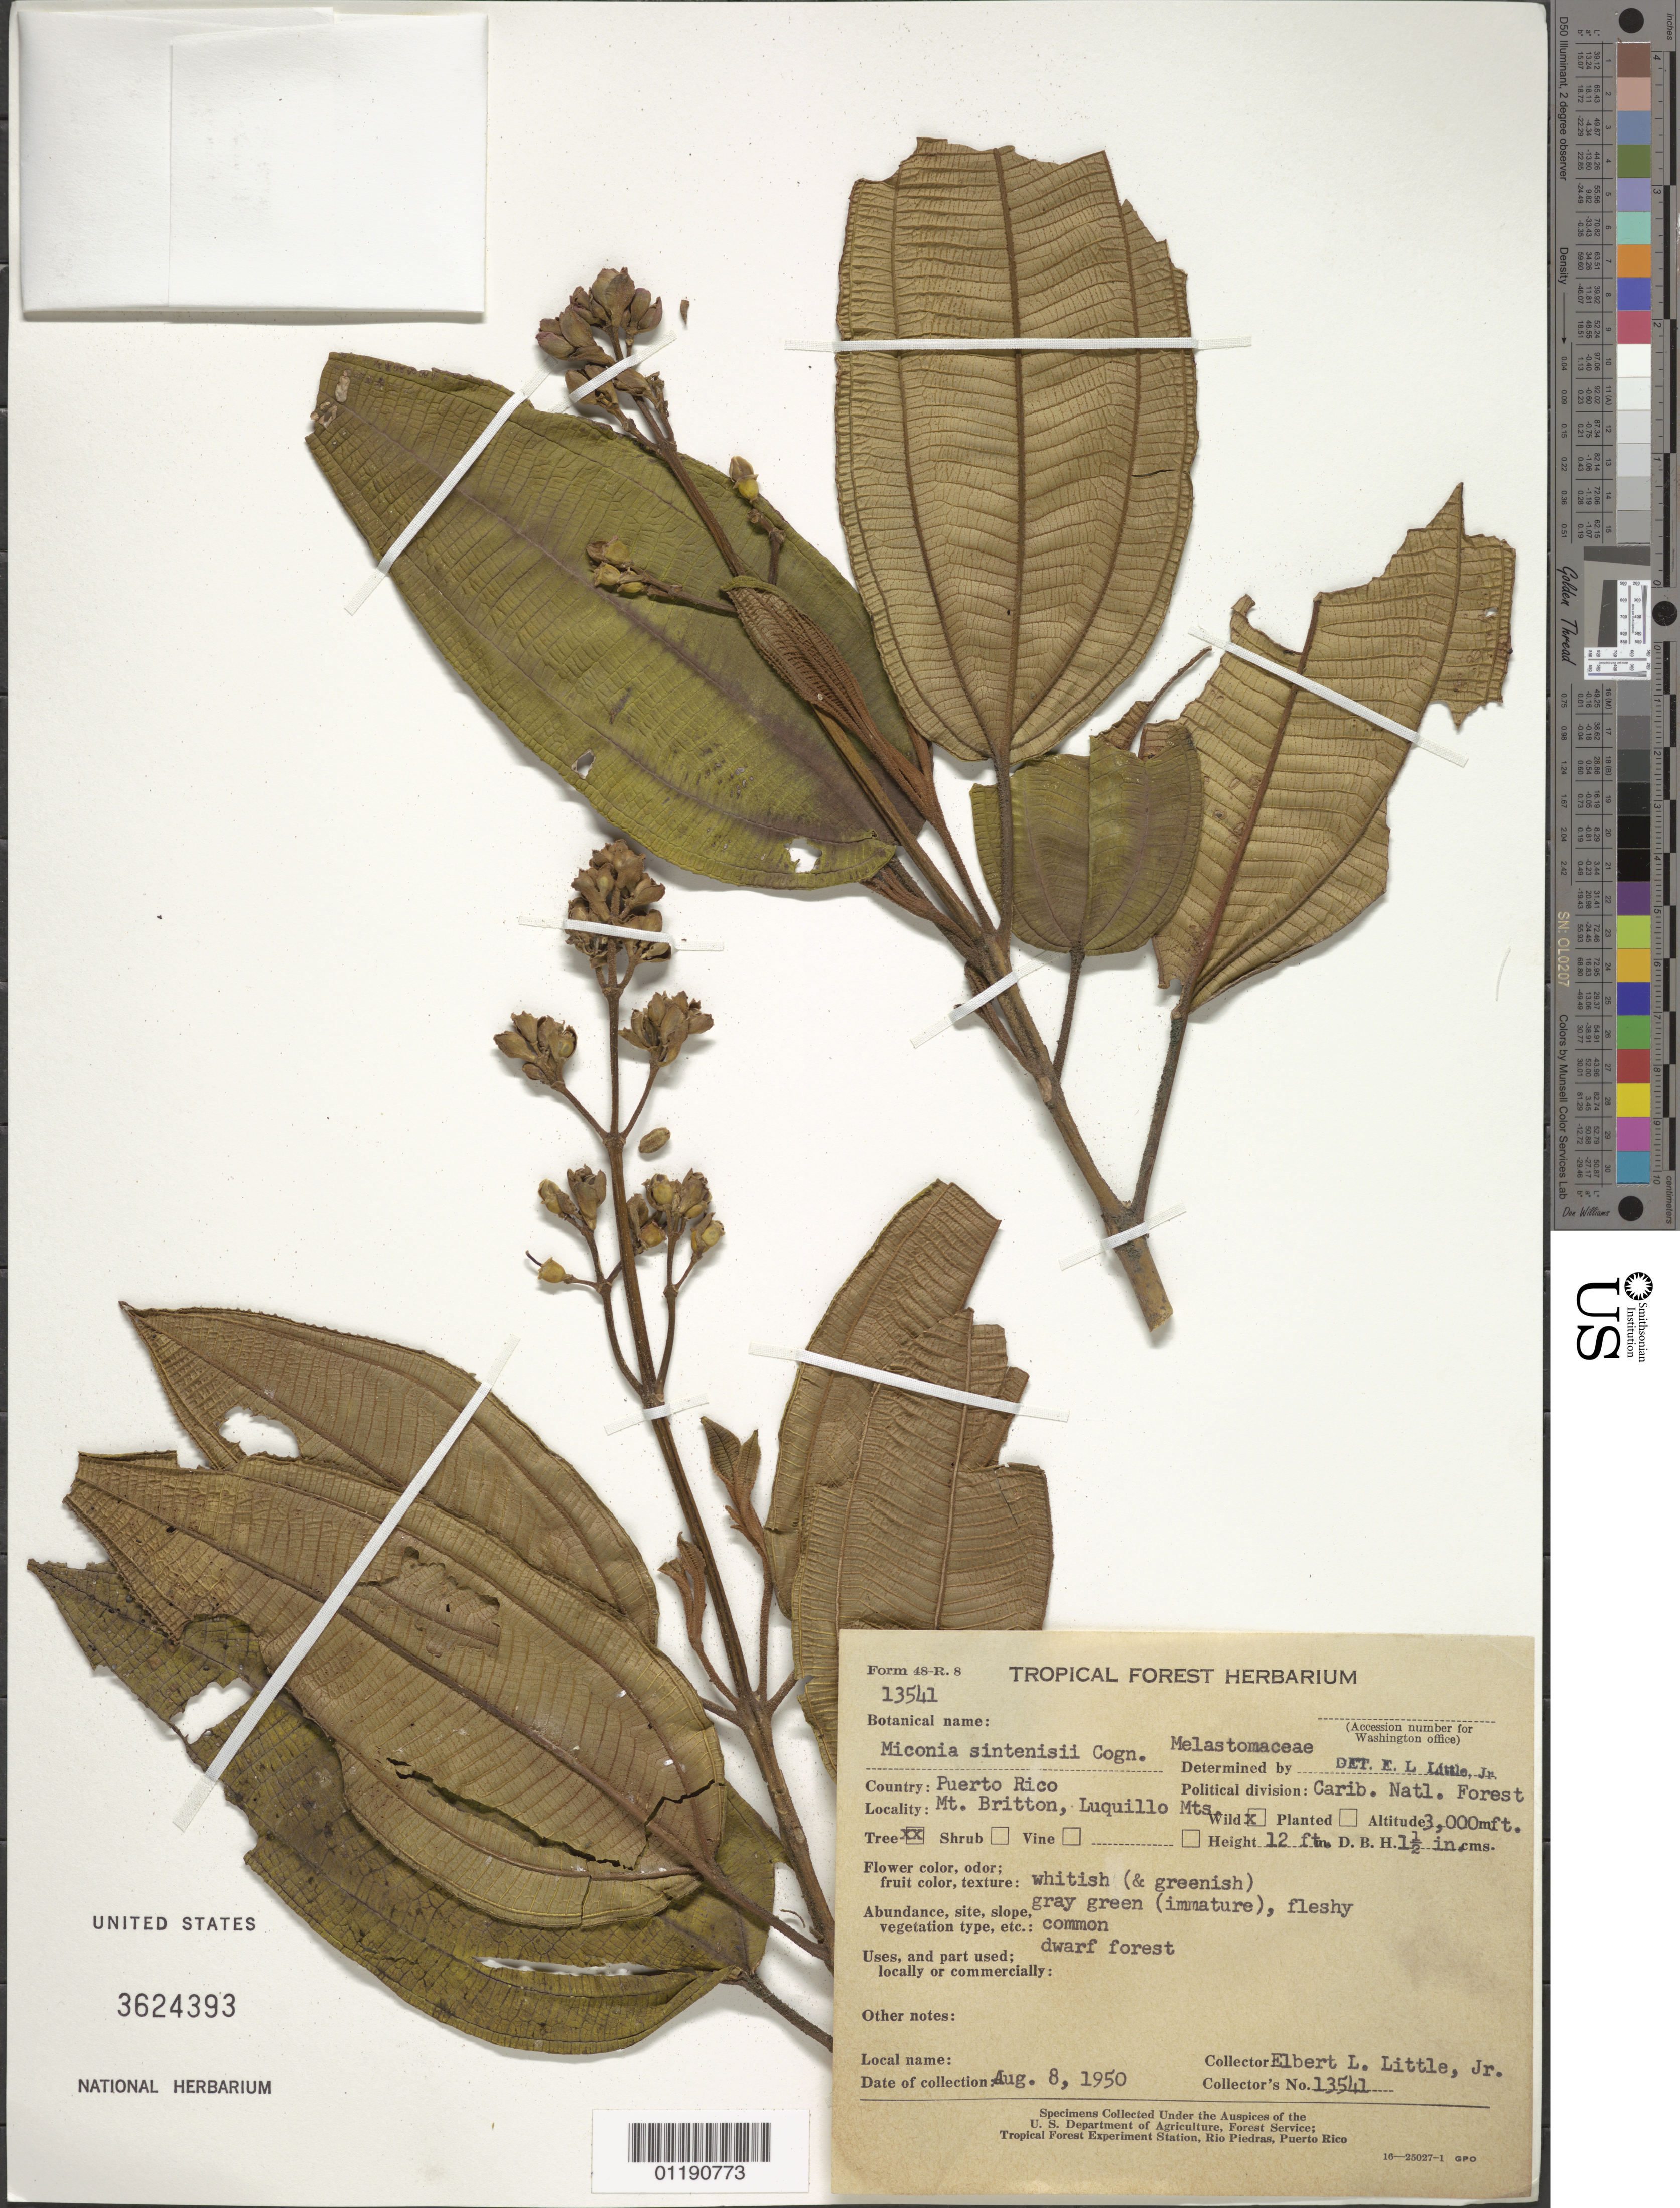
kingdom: Plantae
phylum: Tracheophyta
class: Magnoliopsida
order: Myrtales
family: Melastomataceae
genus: Miconia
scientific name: Miconia sintenisii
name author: Cogn.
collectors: E. L. Little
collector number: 13541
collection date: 1950-08-08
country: Puerto Rico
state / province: Carib. Natl. Forest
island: Puerto Rico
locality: Mt. Britton, Luquillo Mts.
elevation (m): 3000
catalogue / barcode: US 3624393